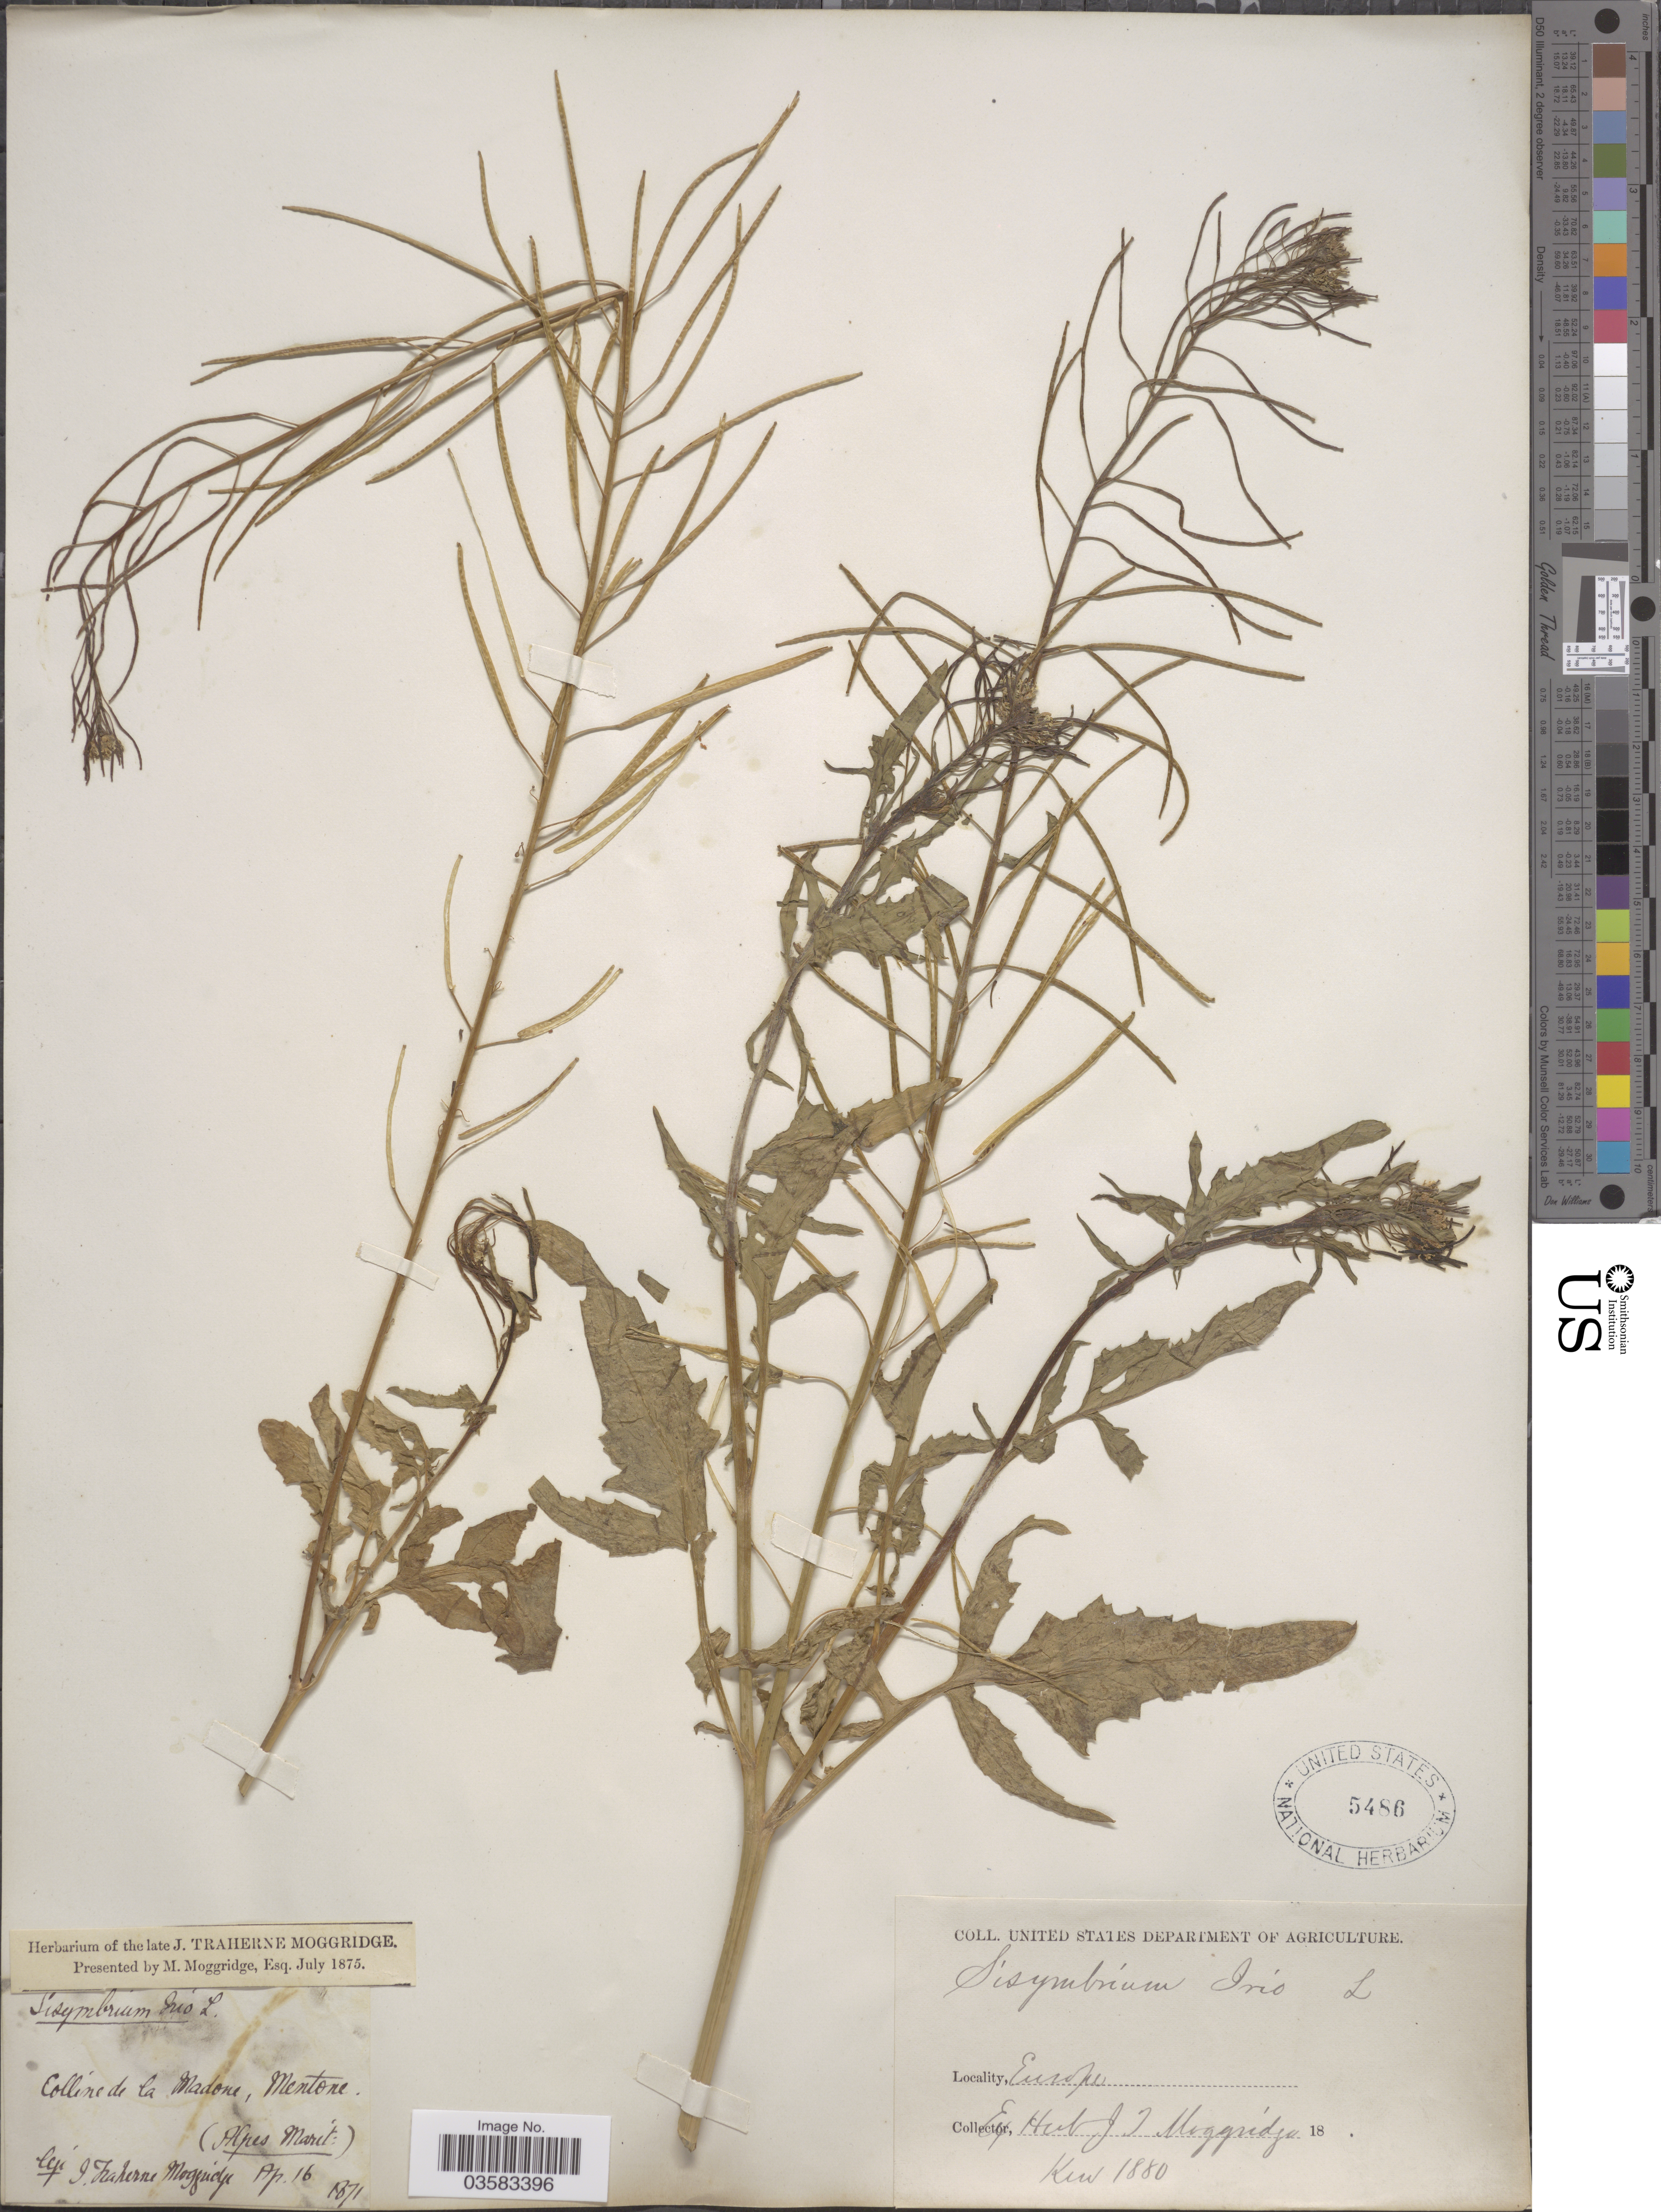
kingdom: Plantae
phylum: Tracheophyta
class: Magnoliopsida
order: Brassicales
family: Brassicaceae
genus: Sisymbrium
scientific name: Sisymbrium irio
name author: L.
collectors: J. T. Moggridge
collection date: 1871-04-16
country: France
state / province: Provence-Alpes-Côte d'Azur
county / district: Alpes-Maritimes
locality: Colline de la Madone, Mentone. (Alpes Marit). Europe.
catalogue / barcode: US 5486